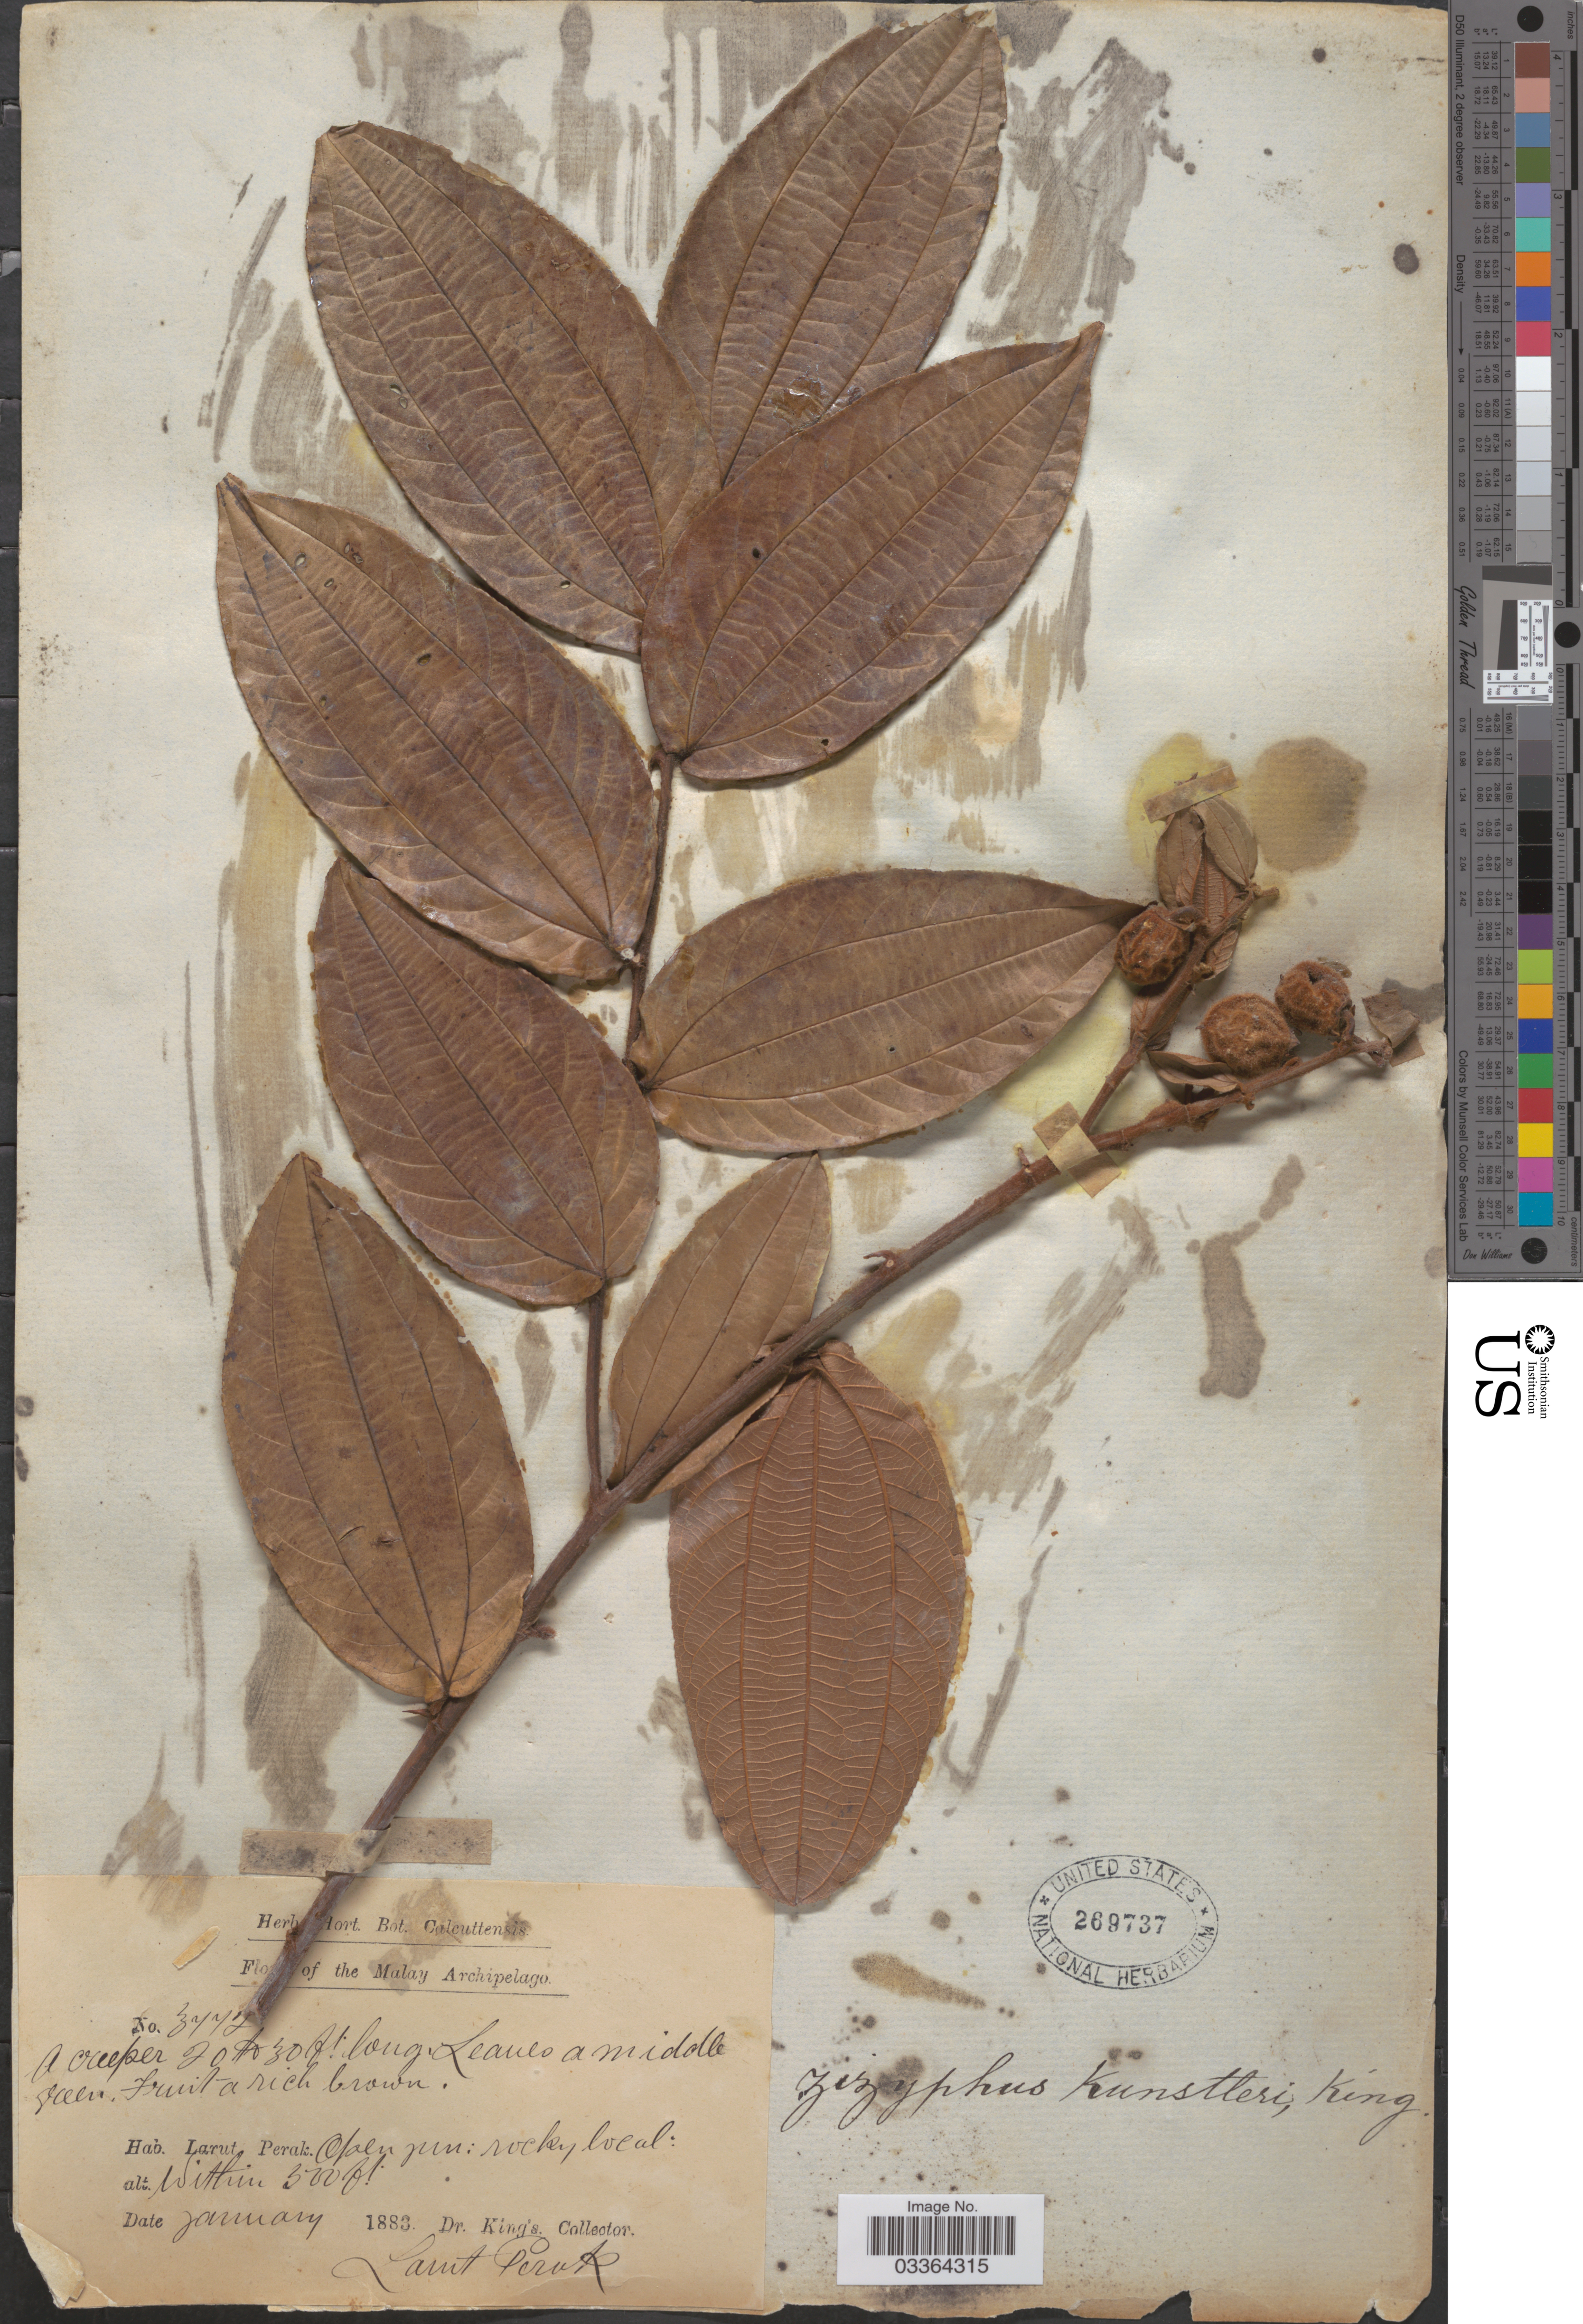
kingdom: Plantae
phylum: Tracheophyta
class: Magnoliopsida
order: Rosales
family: Rhamnaceae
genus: Ziziphus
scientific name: Ziziphus kunstleri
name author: King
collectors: Dr. King's collector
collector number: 3772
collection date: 1883-01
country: Malaysia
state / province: Perak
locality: Malay Archipelago, Larut.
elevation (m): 152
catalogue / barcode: US 269737